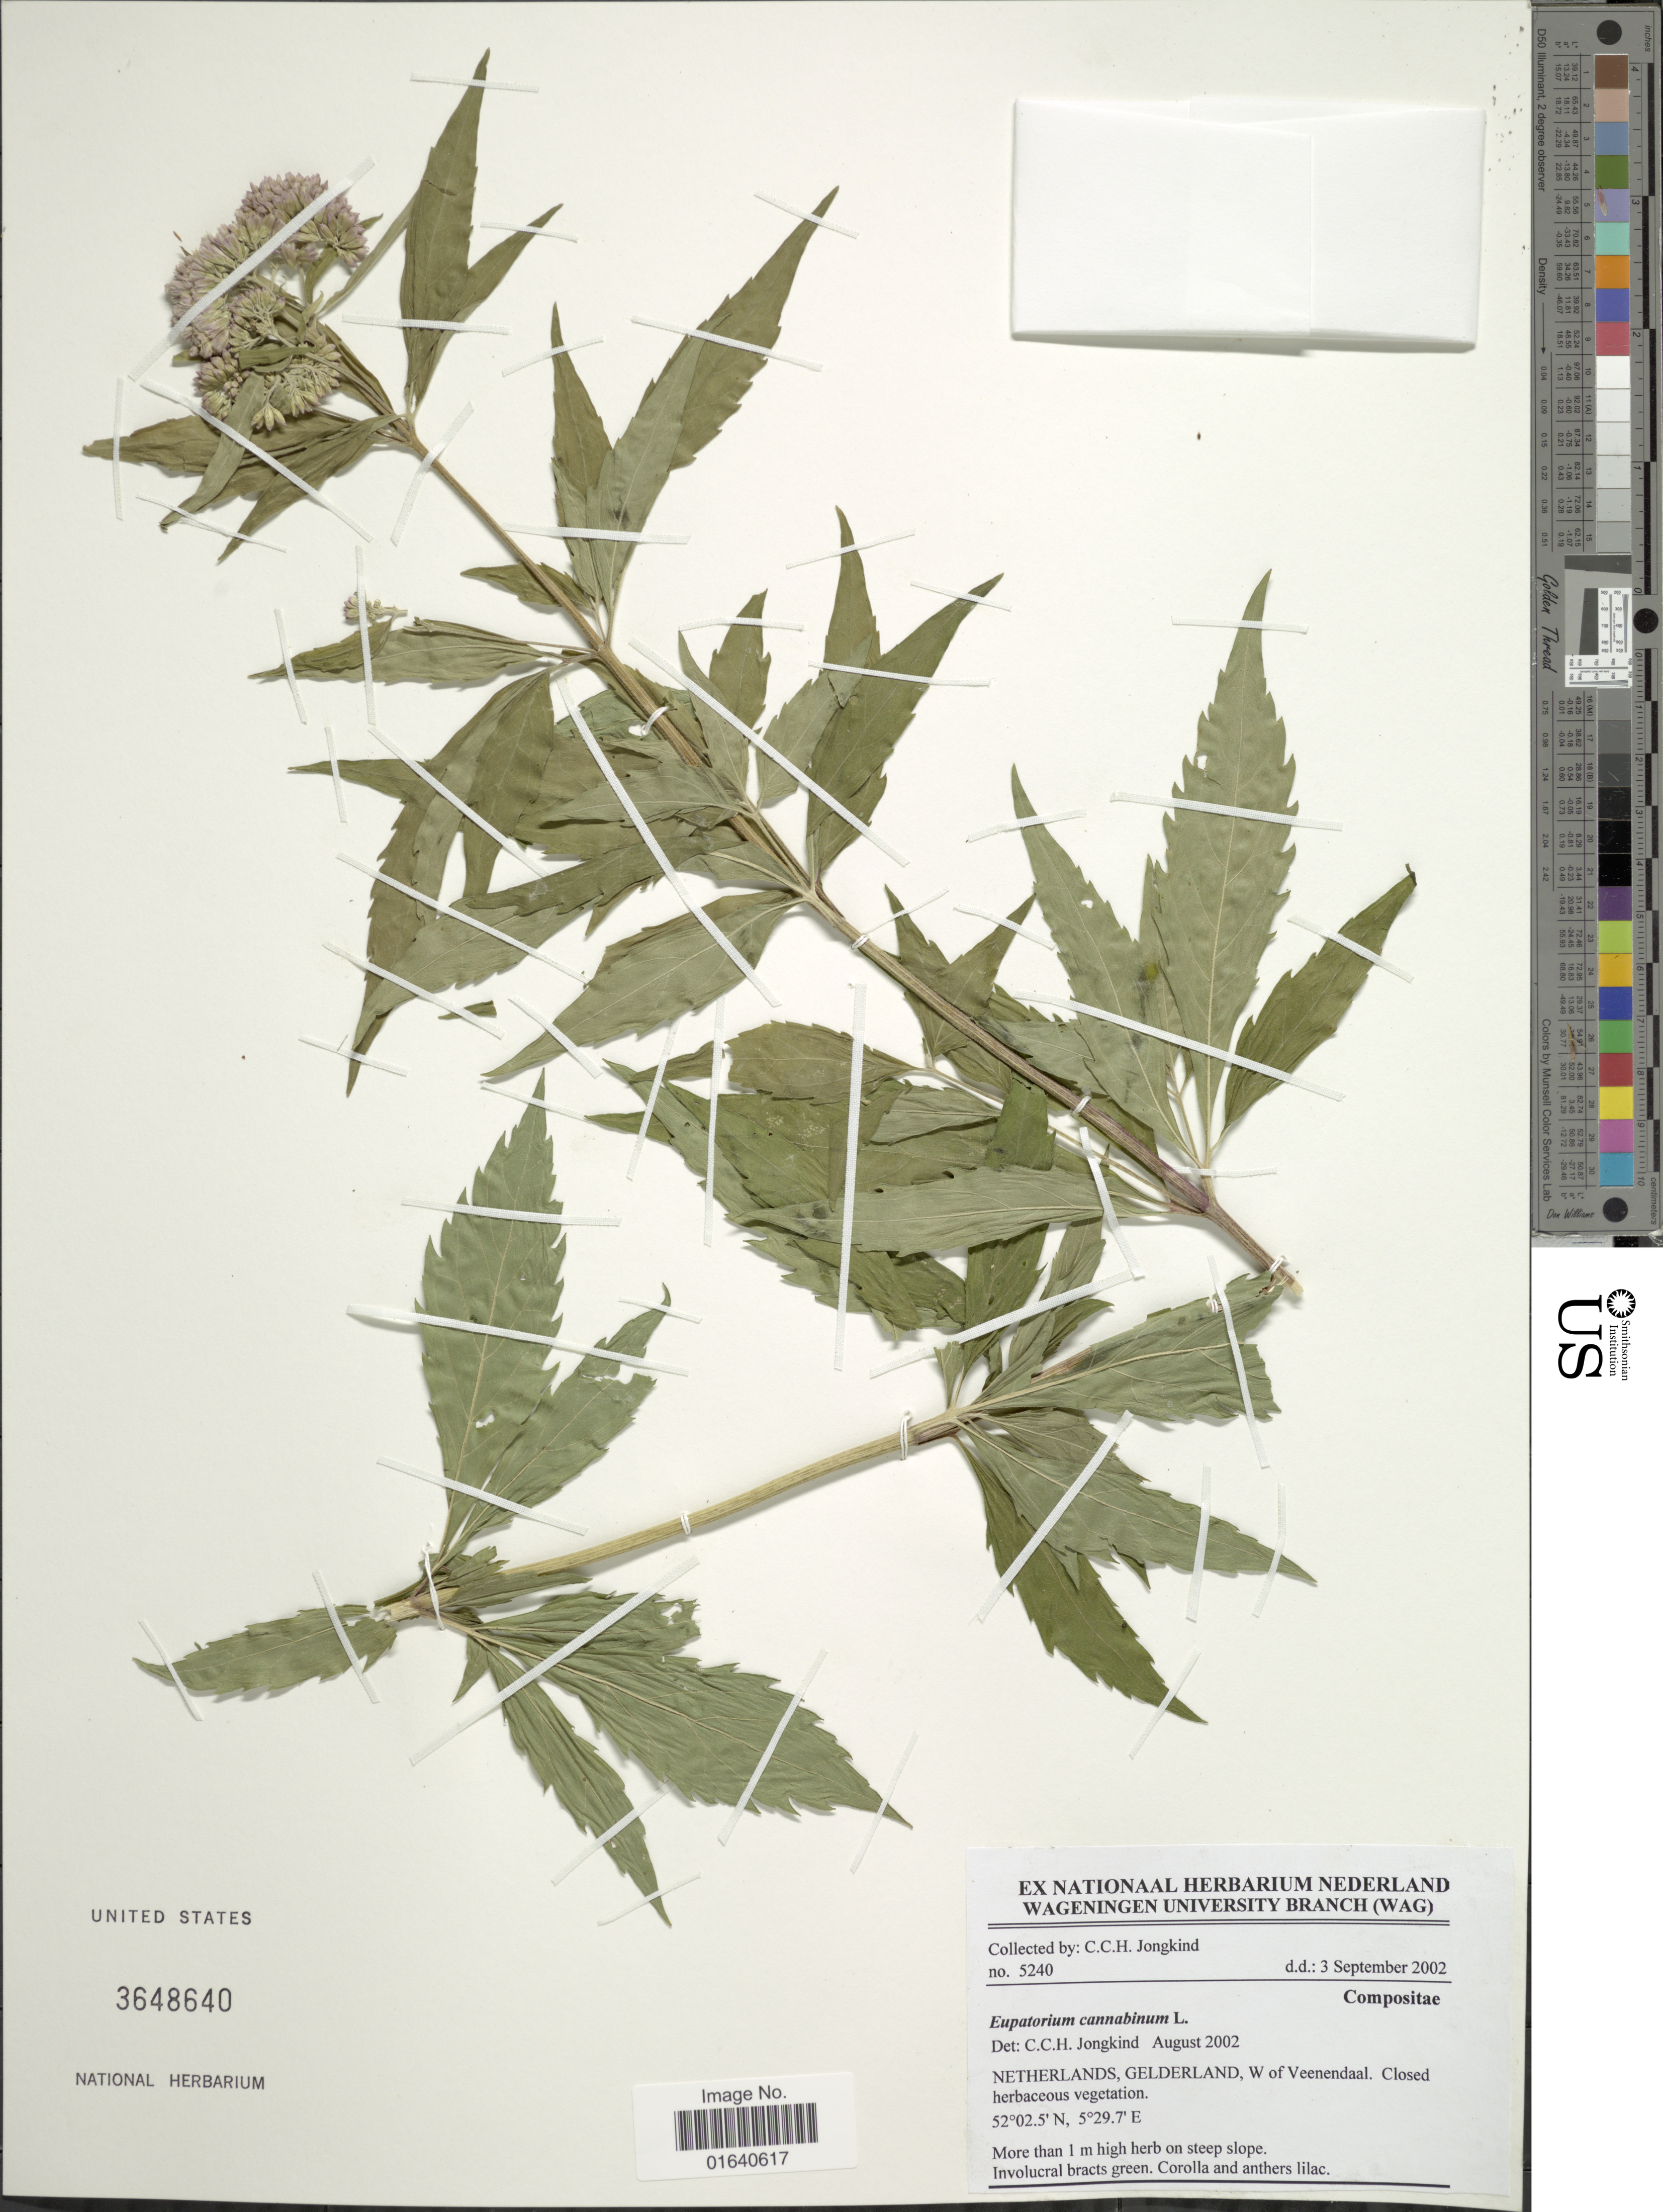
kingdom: Plantae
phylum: Tracheophyta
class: Magnoliopsida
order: Asterales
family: Asteraceae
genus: Eupatorium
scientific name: Eupatorium cannabinum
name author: L.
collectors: C. C. Jongkind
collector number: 5240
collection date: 2002-09-03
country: Netherlands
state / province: Gelderland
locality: W of Veenedaal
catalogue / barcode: US 3648640